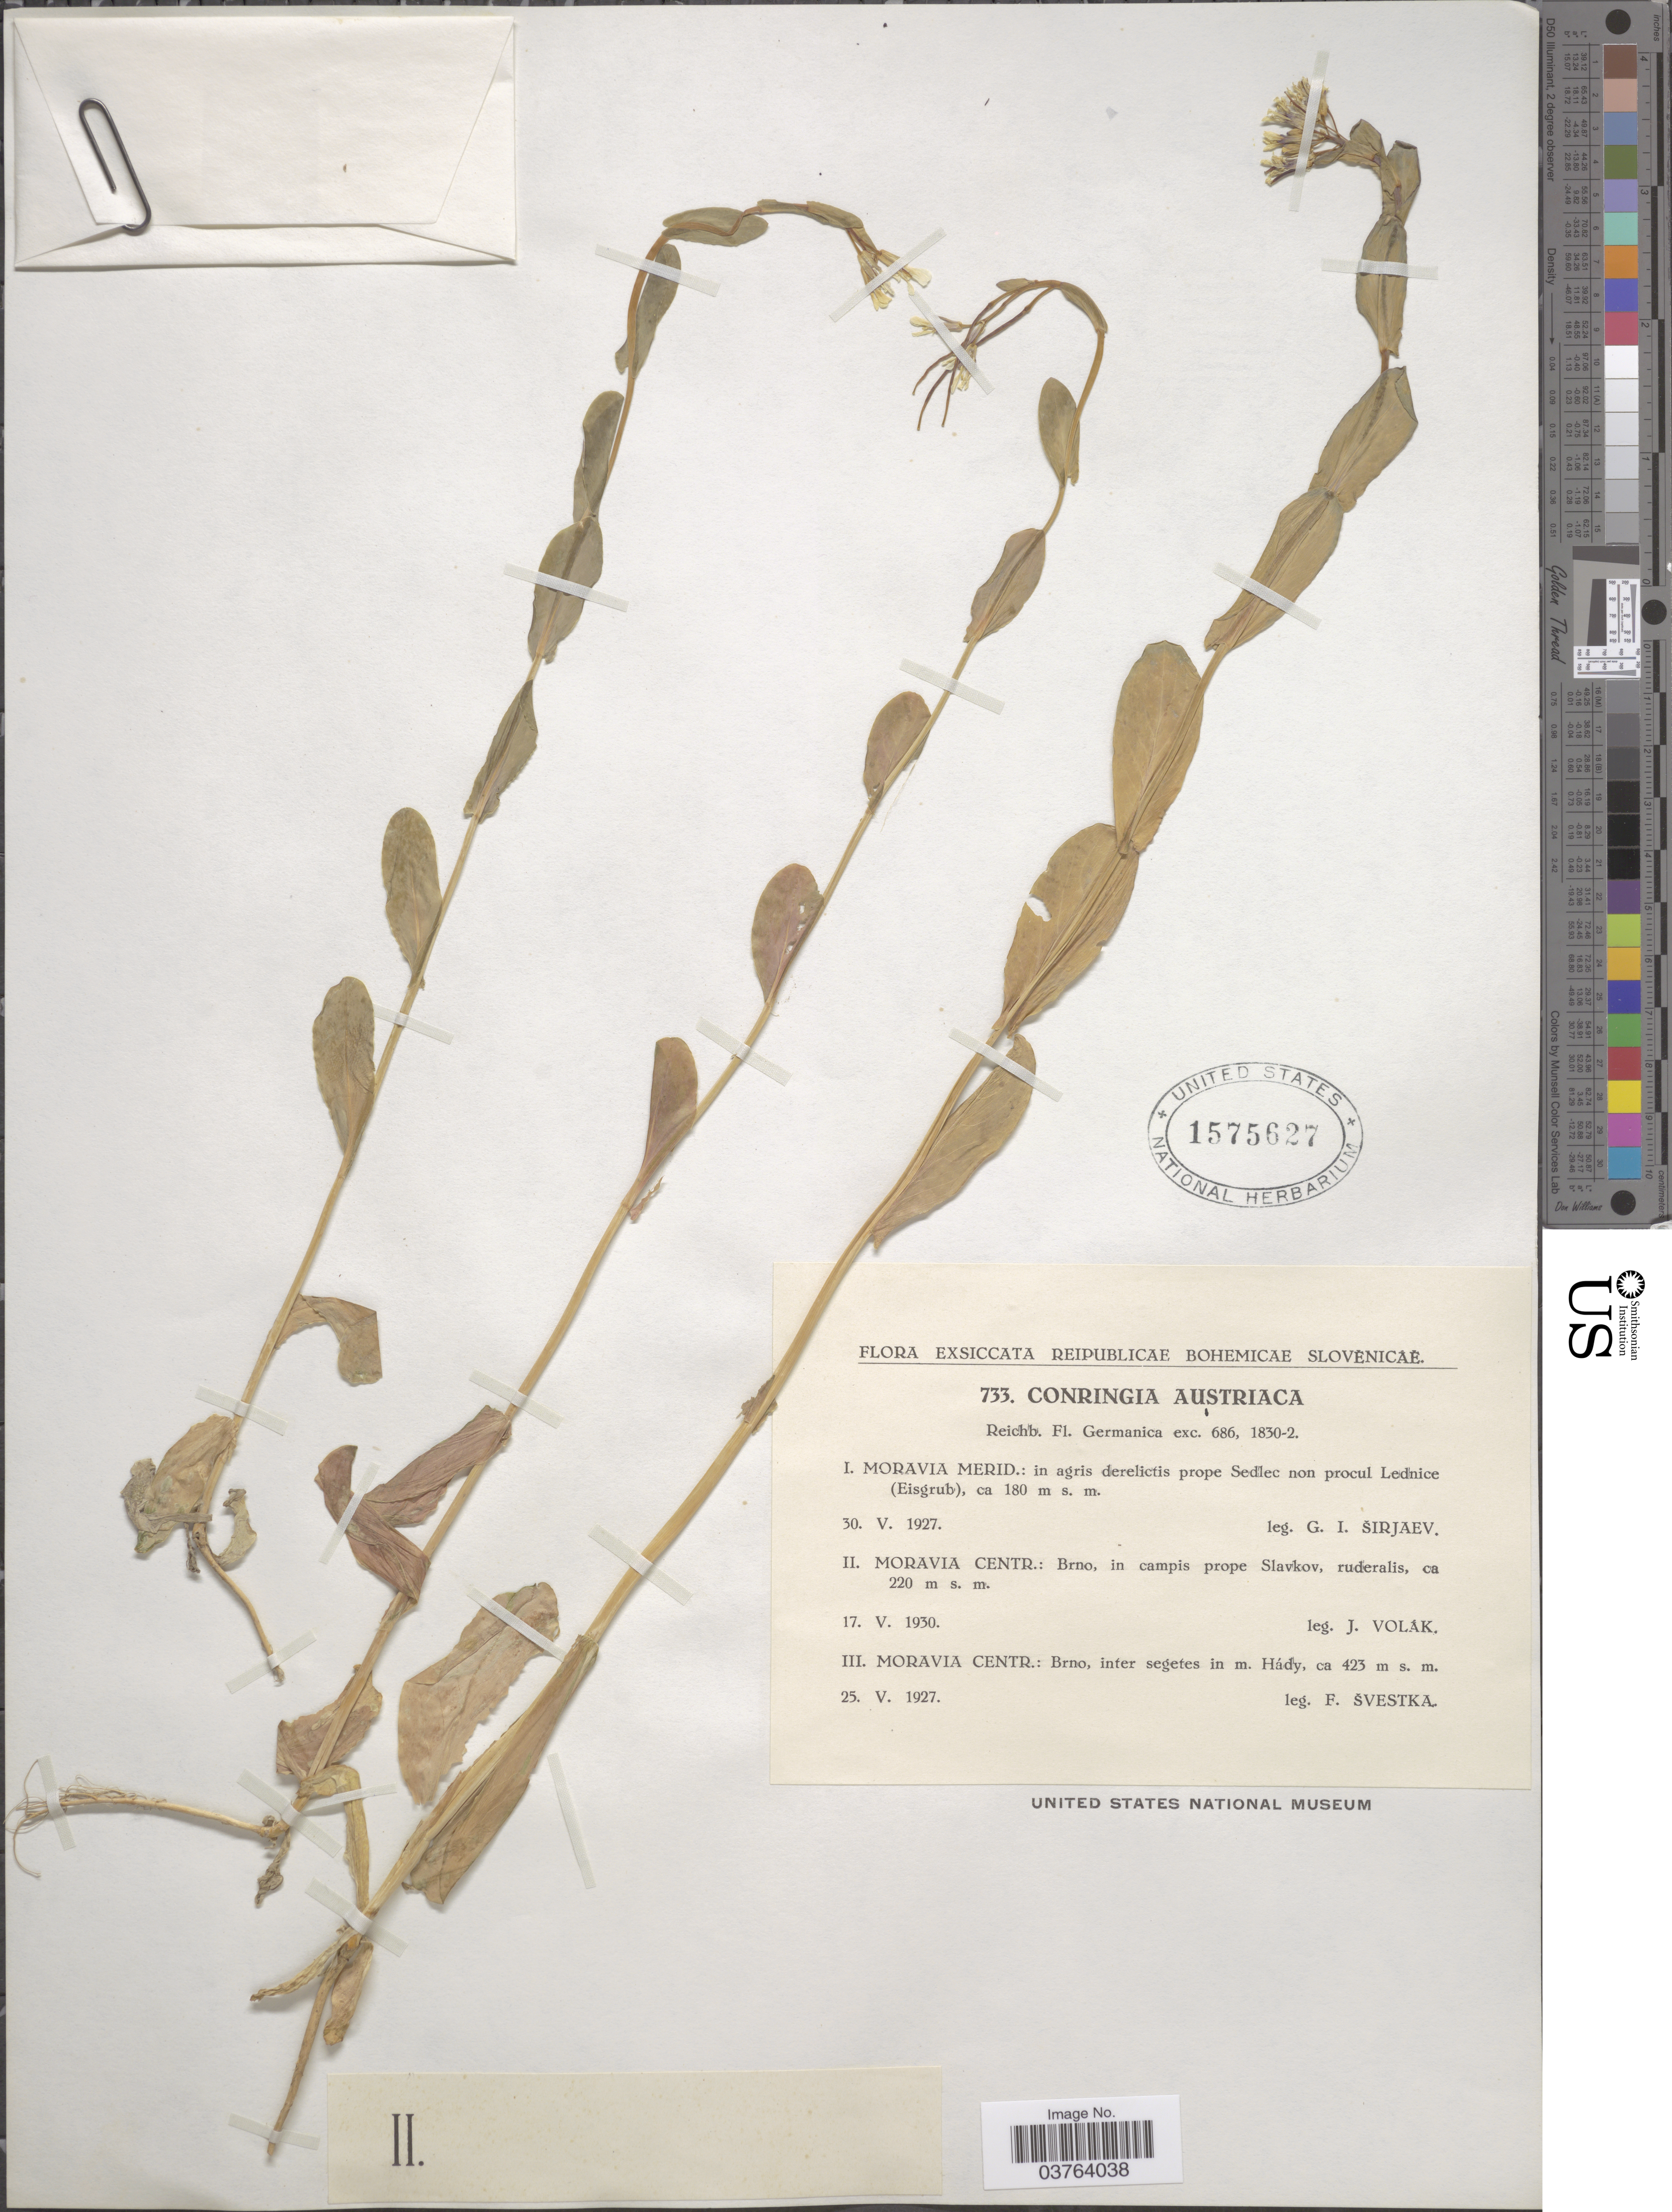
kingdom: Plantae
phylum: Tracheophyta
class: Magnoliopsida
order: Brassicales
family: Brassicaceae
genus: Conringia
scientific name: Conringia austriaca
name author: (Jacq.) Sweet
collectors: J. Volak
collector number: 733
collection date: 1930-05-17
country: Czechia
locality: Reipublicae Bohemicae Slovenicae. Moravia Centr.: Brno, in campis prope Slavkov.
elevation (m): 220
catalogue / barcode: US 1575627